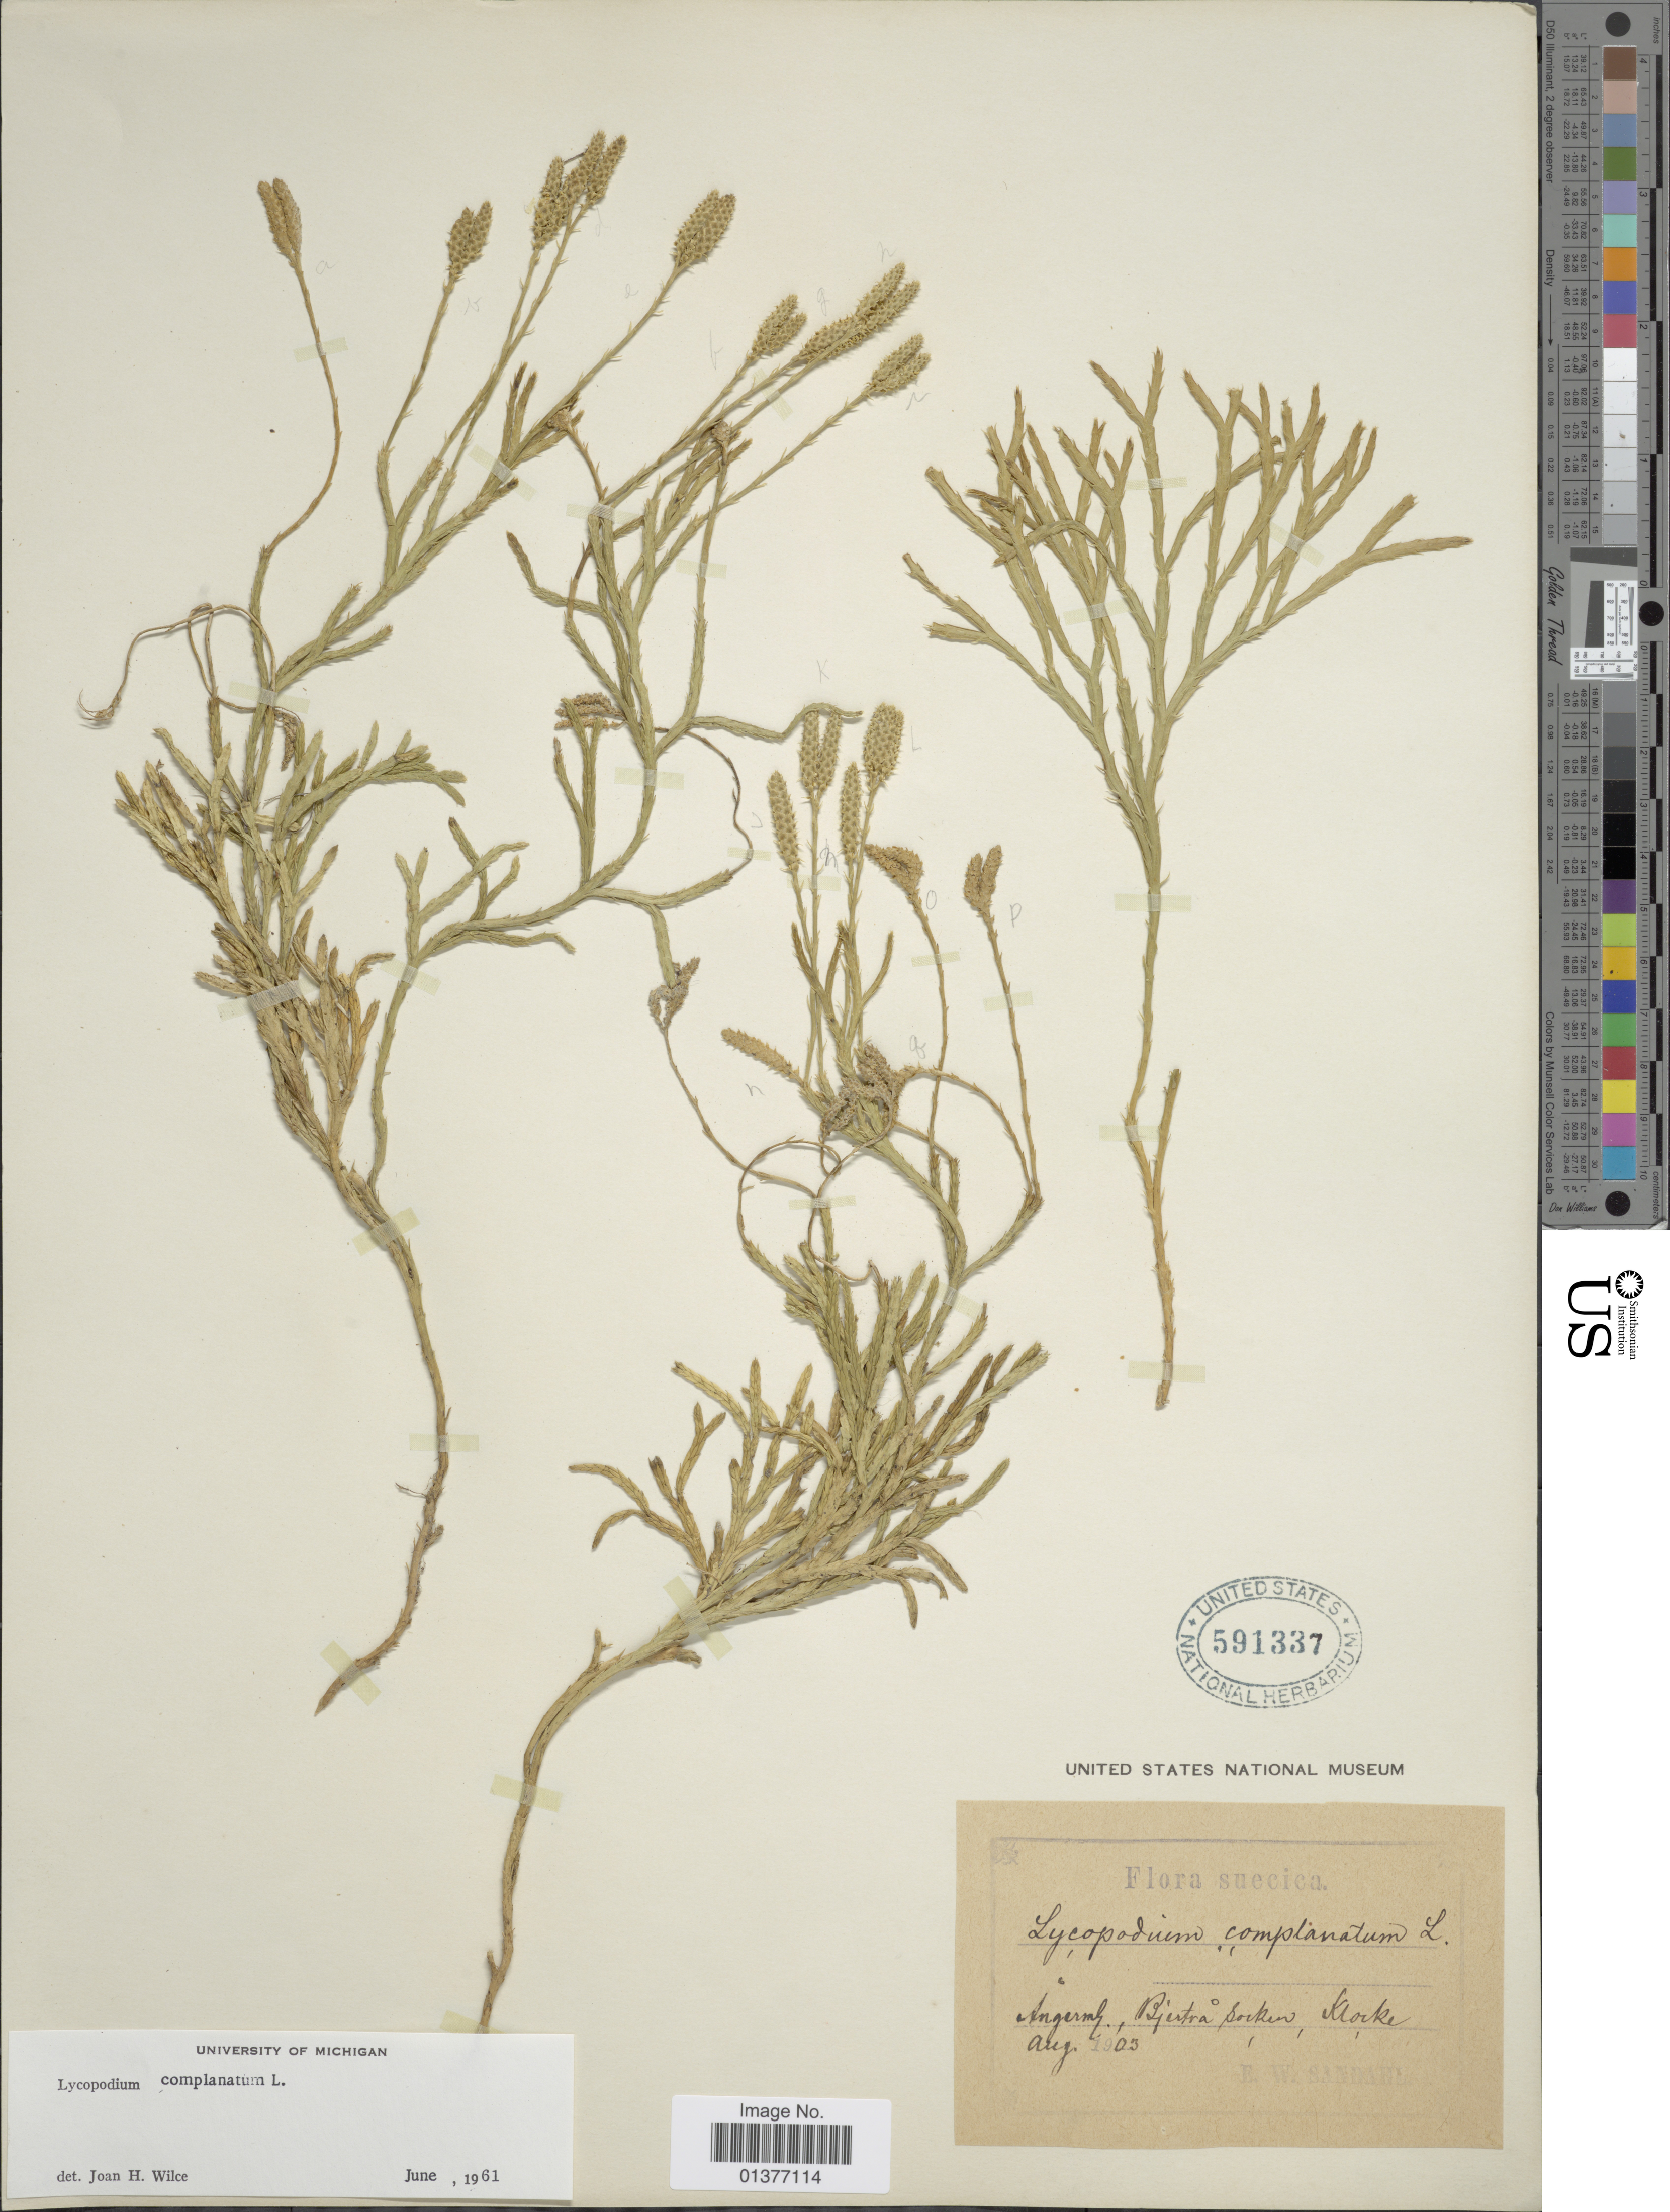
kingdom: Plantae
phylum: Tracheophyta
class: Lycopodiopsida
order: Lycopodiales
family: Lycopodiaceae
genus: Diphasiastrum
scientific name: Diphasiastrum complanatum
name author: (L.) Holub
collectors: E. Sandahl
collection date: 1903-08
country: Sweden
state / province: Västernorrland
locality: Bjärtrå sn, Klocke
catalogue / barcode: US 591337